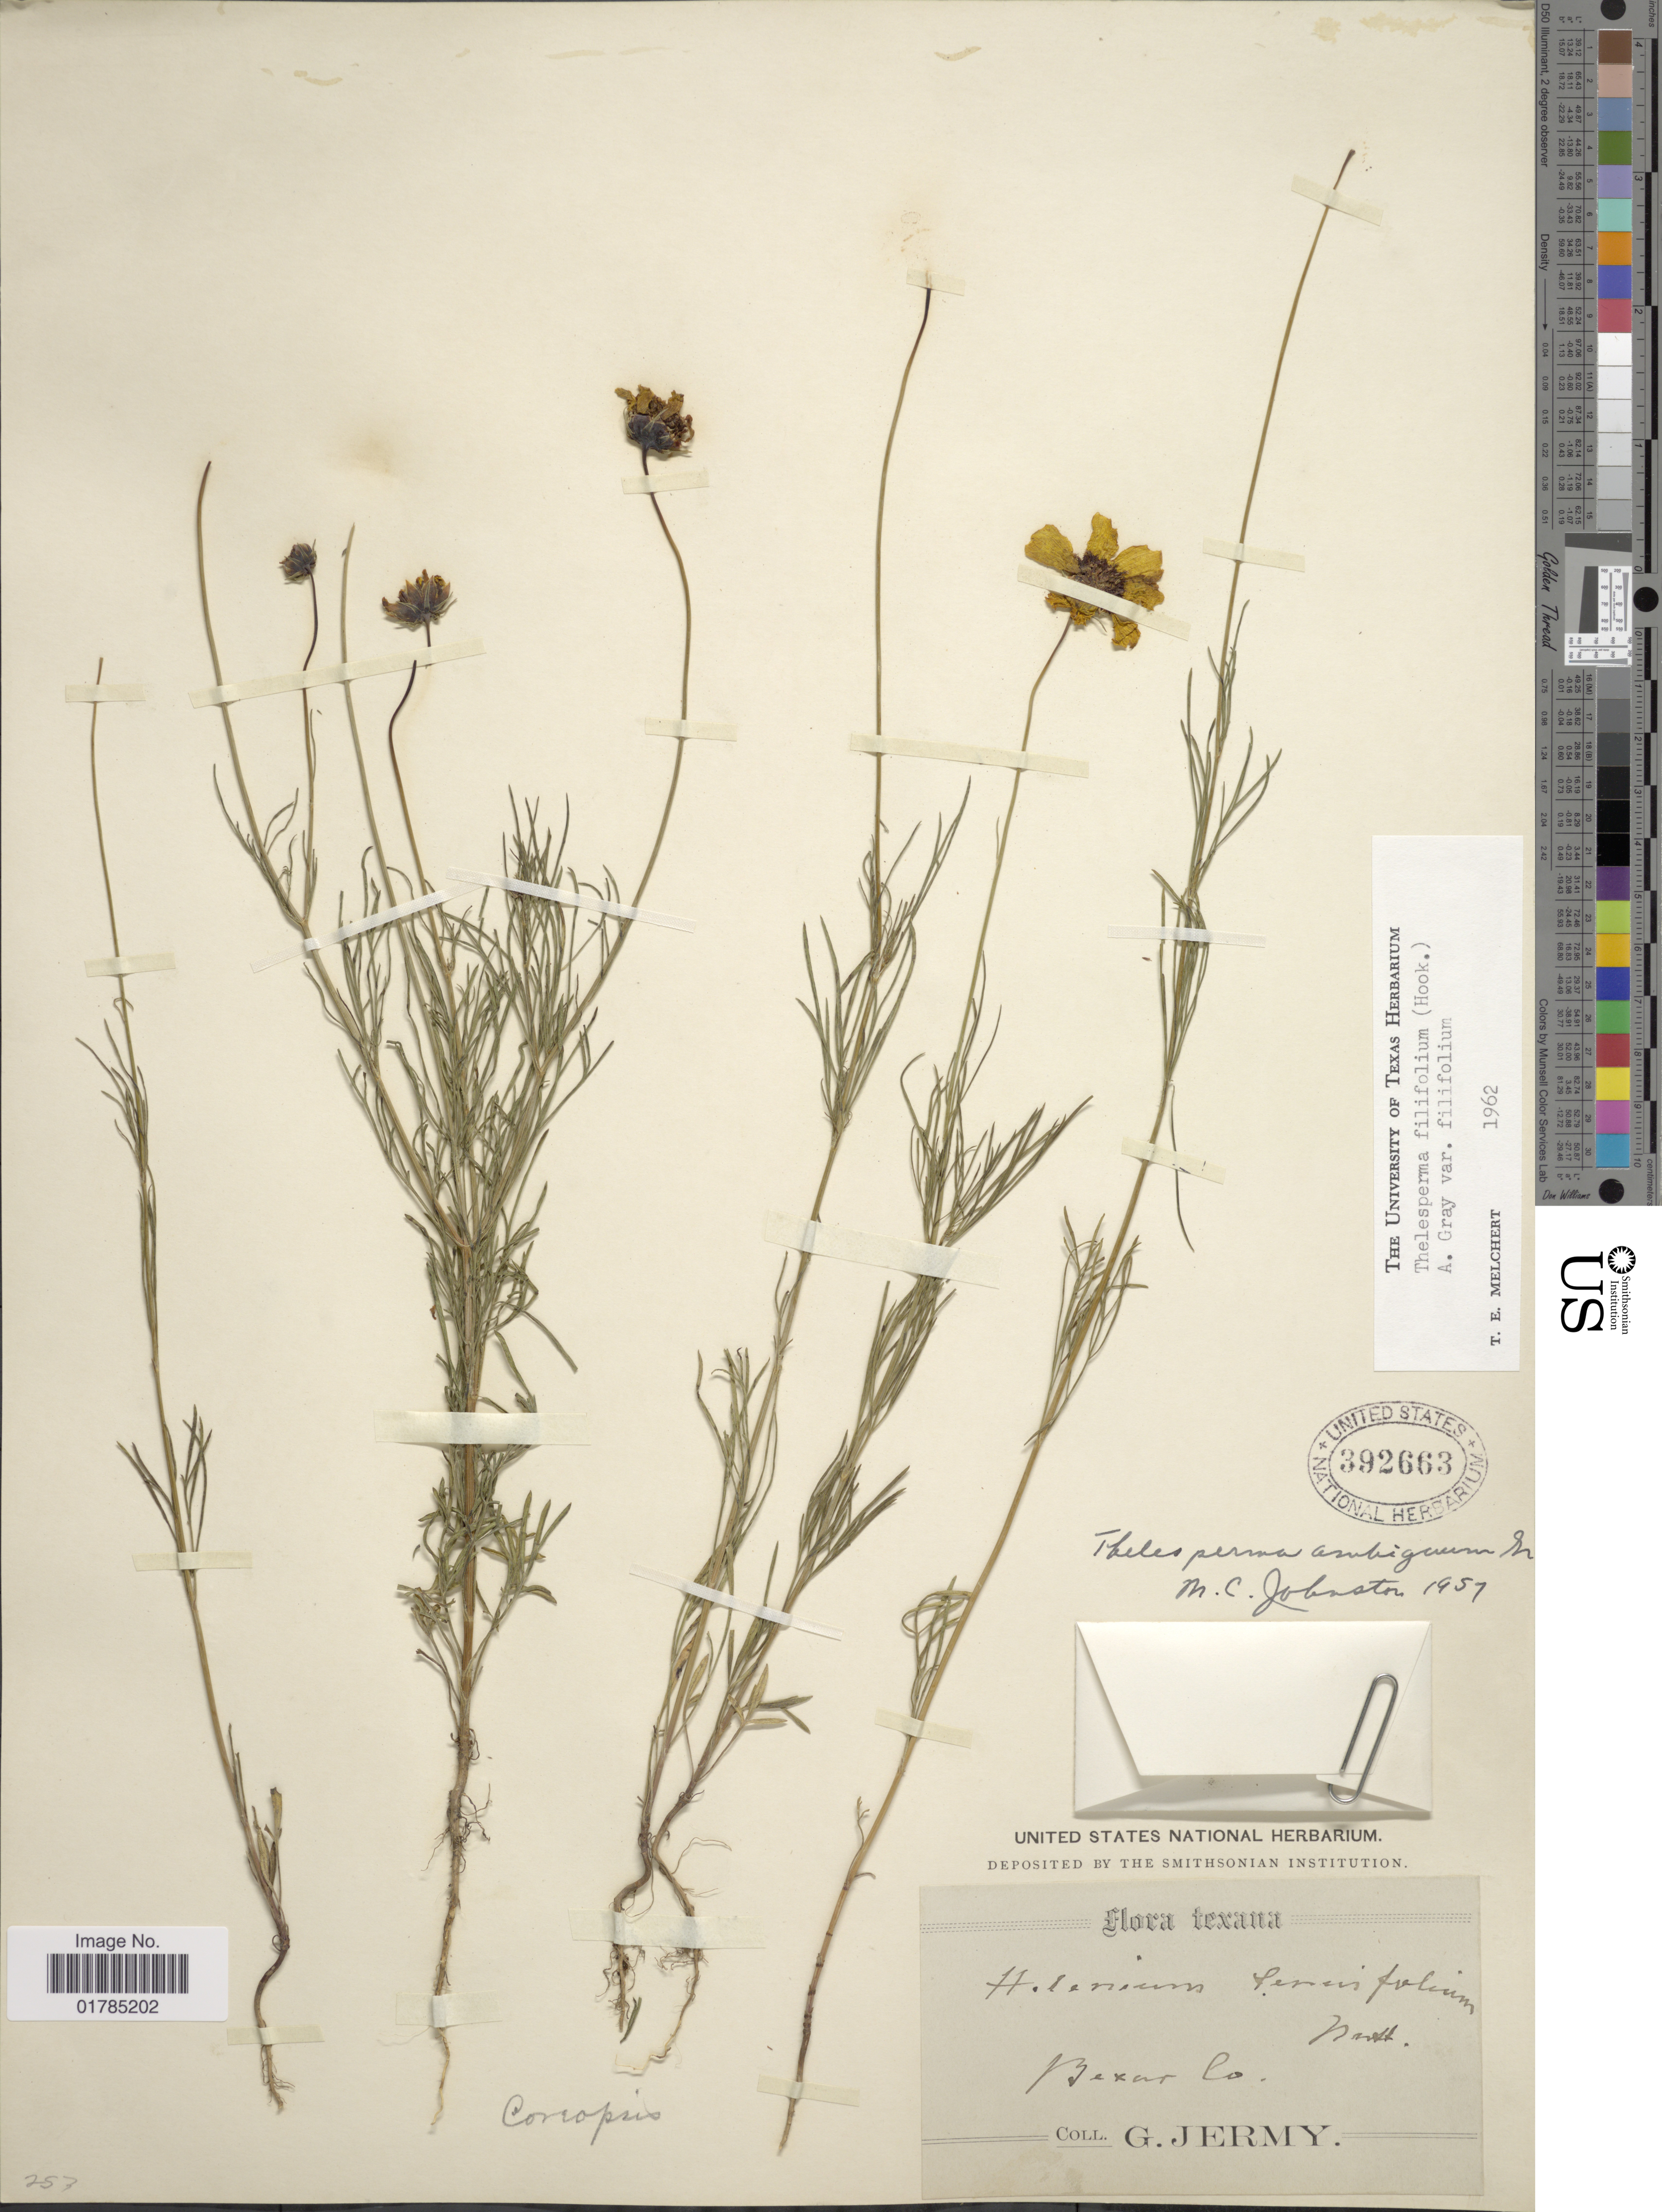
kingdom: Plantae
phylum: Tracheophyta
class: Magnoliopsida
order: Asterales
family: Asteraceae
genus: Thelesperma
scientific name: Thelesperma filifolium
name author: (Hook.) A. Gray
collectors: G. Jermy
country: United States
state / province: Texas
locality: Bexar Co.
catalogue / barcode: US 392663